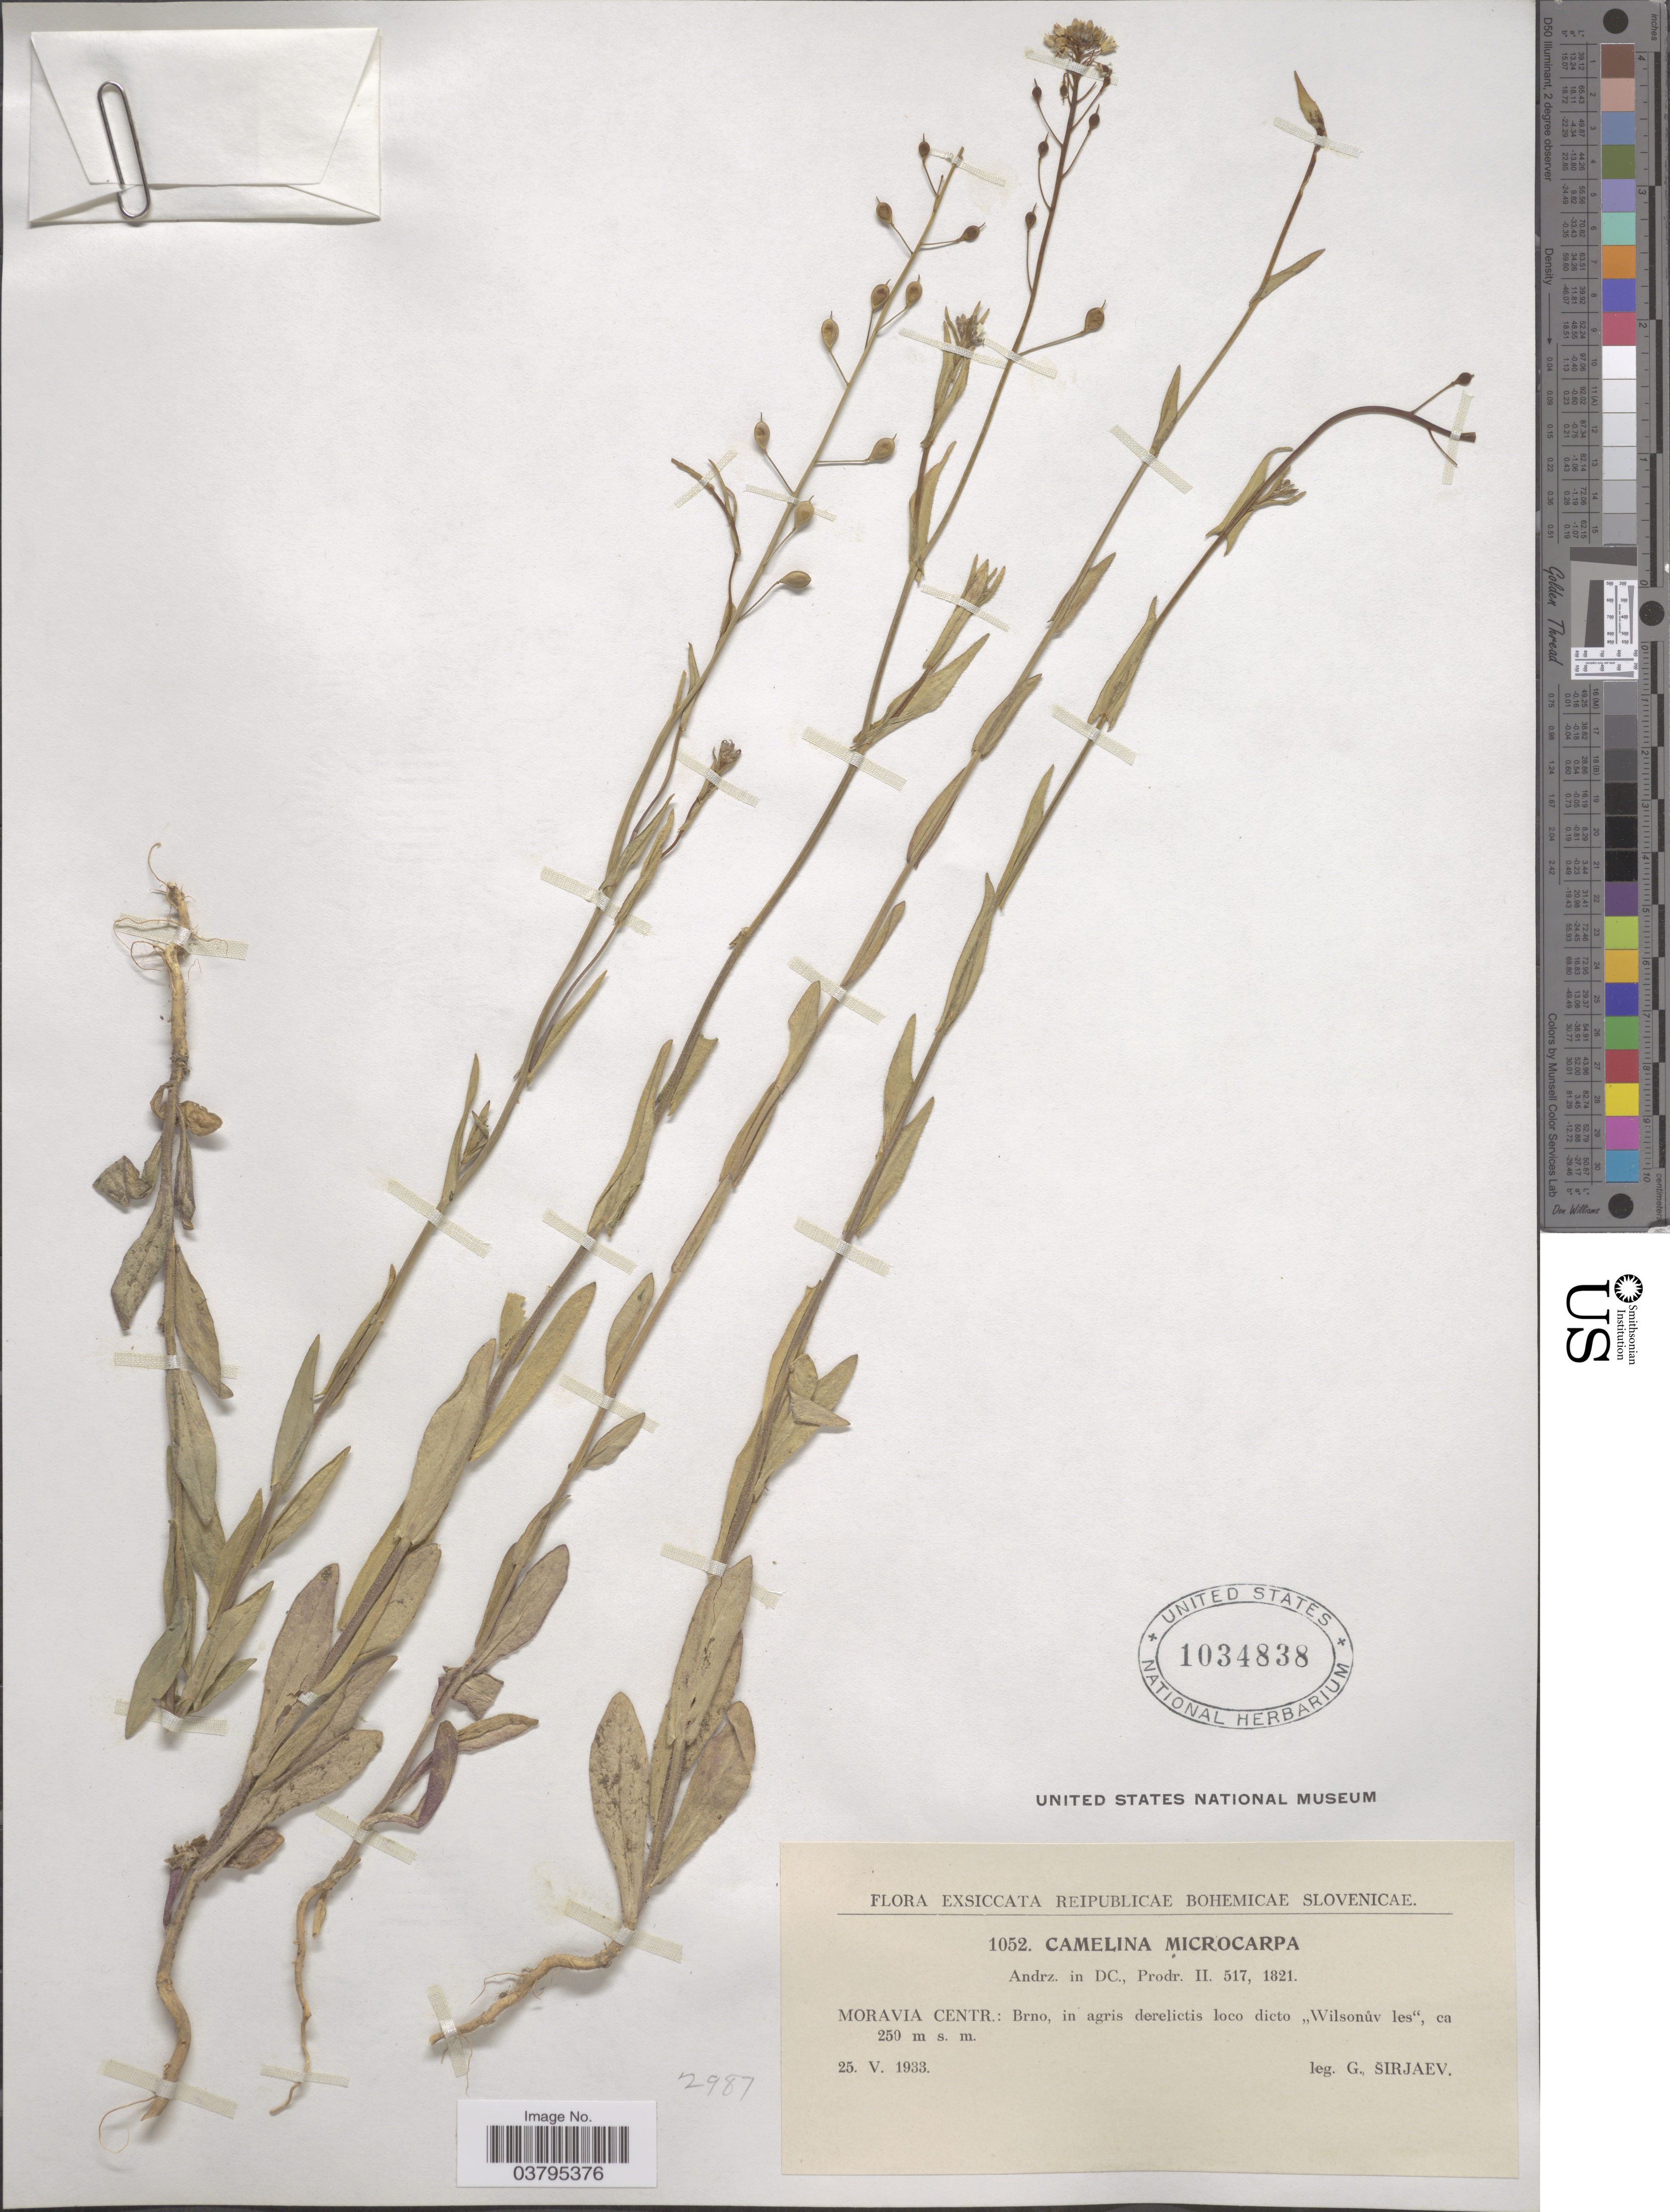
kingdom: Plantae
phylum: Tracheophyta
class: Magnoliopsida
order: Brassicales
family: Brassicaceae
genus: Camelina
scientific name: Camelina microcarpa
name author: DC.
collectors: G. Sirjaev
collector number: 1052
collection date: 1933-05-25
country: Czechia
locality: Reipublicae Bohemicae Slovenicae. Moravia Centr.: Brno, in agris derelictis loco dicto ,,Wilsonův les'.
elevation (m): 250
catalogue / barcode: US 1034838